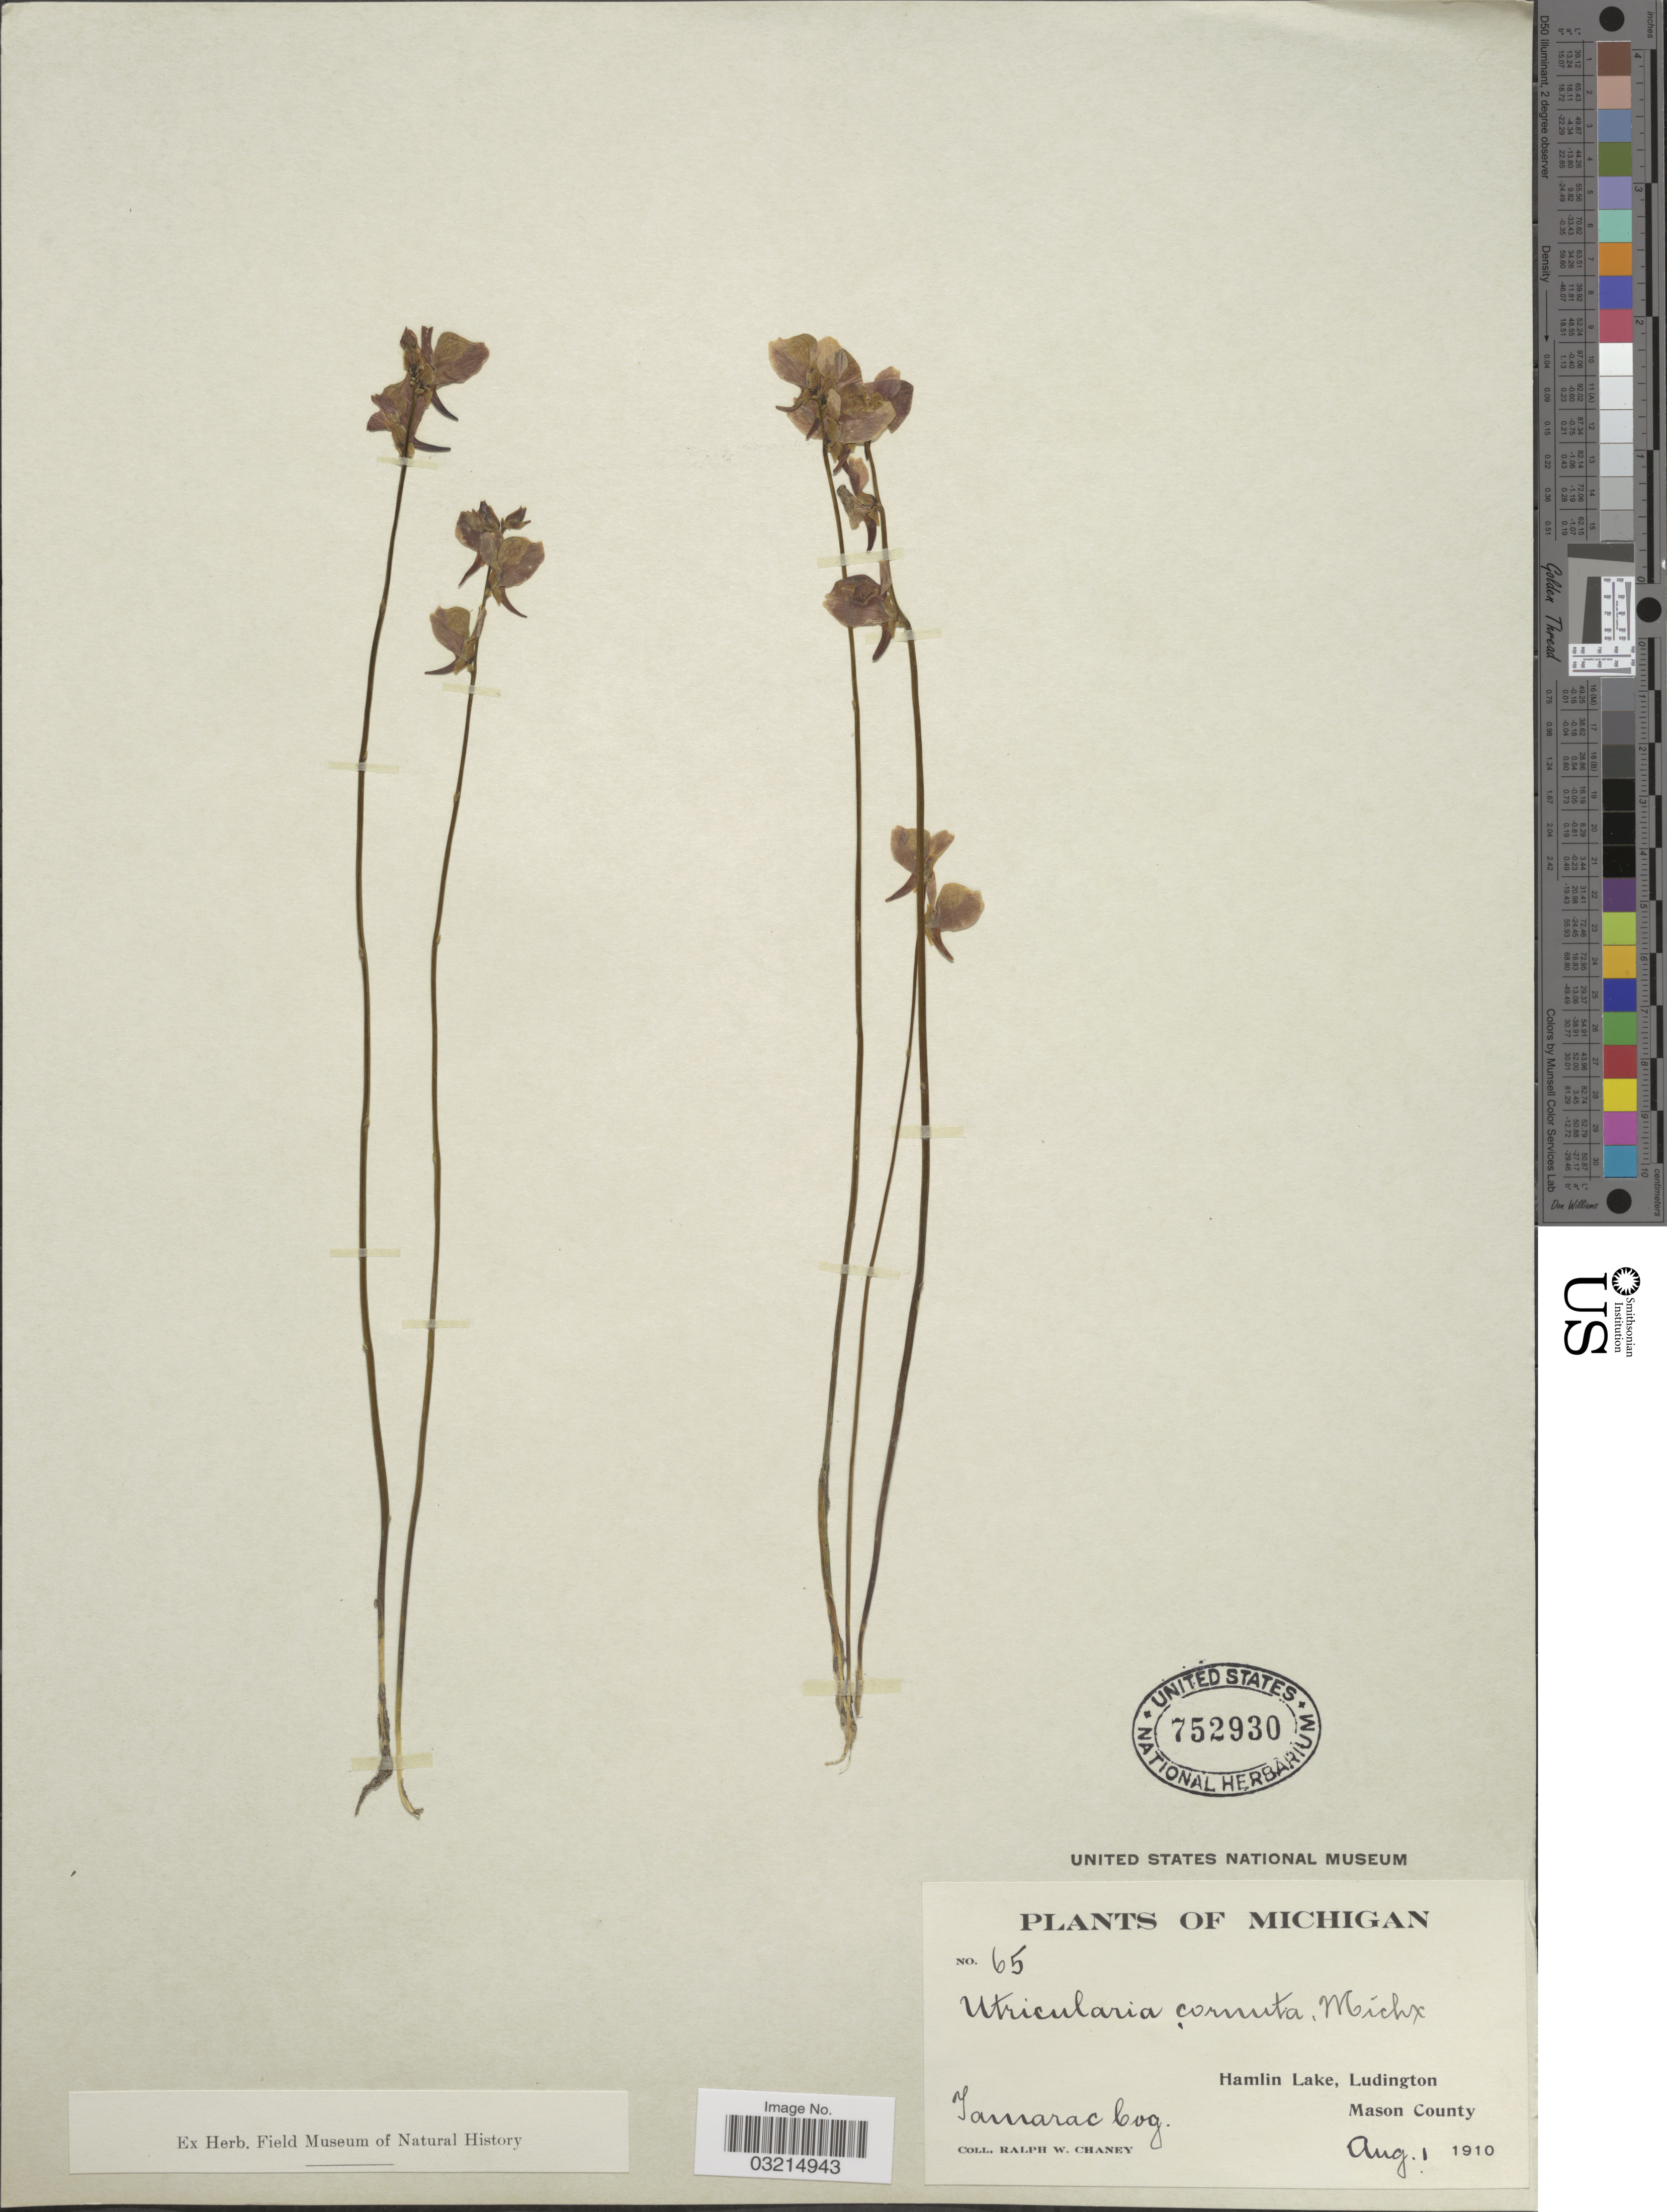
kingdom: Plantae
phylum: Tracheophyta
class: Magnoliopsida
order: Lamiales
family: Lentibulariaceae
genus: Utricularia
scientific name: Utricularia cornuta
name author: Michx.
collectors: R. Chaney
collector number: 65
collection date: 1910-08-01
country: United States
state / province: Michigan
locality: Hamlin Lake, Ludington, Mason County, Tamarac bog.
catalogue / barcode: US 752930